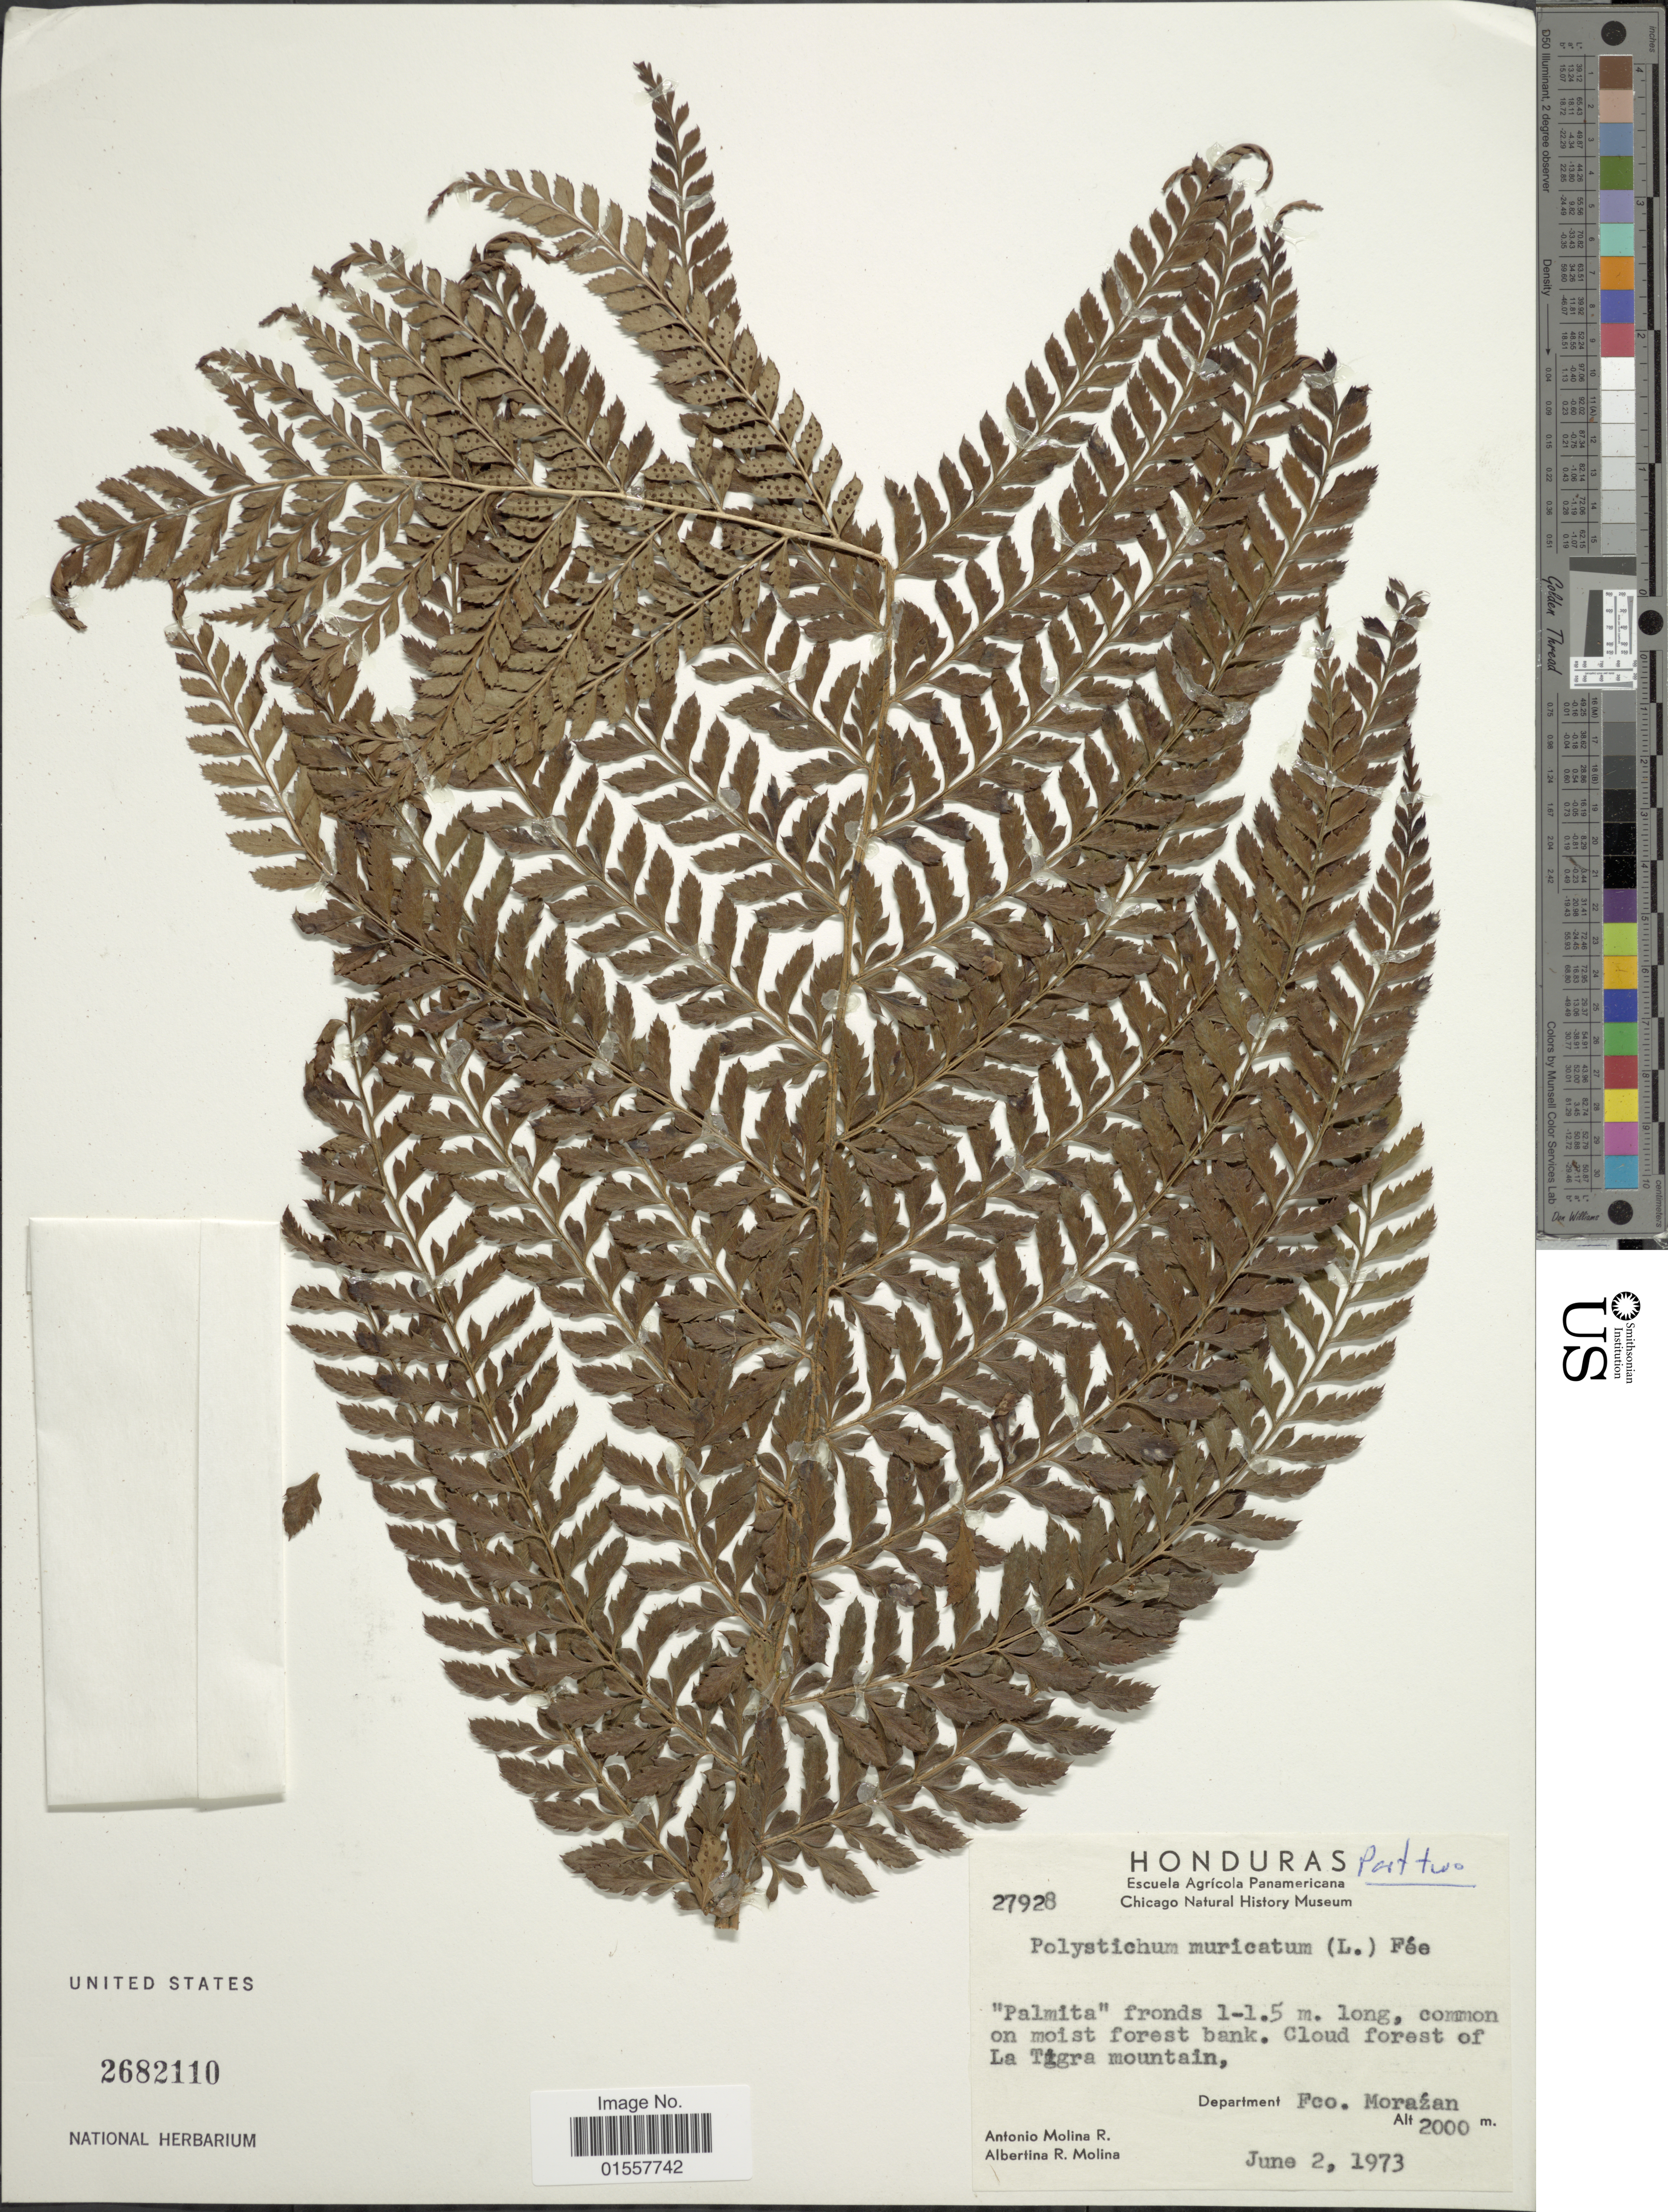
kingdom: Plantae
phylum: Tracheophyta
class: Polypodiopsida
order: Polypodiales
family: Dryopteridaceae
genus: Polystichum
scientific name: Polystichum muricatum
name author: (L.) Fée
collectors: A. Molina R. & A. R. Molina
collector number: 27928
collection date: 1973-06-02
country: Honduras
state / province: Fco. Morazán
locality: Cloud forest of La Tigra mountain, Department Fco. Morazan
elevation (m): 2000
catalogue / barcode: US 2682110